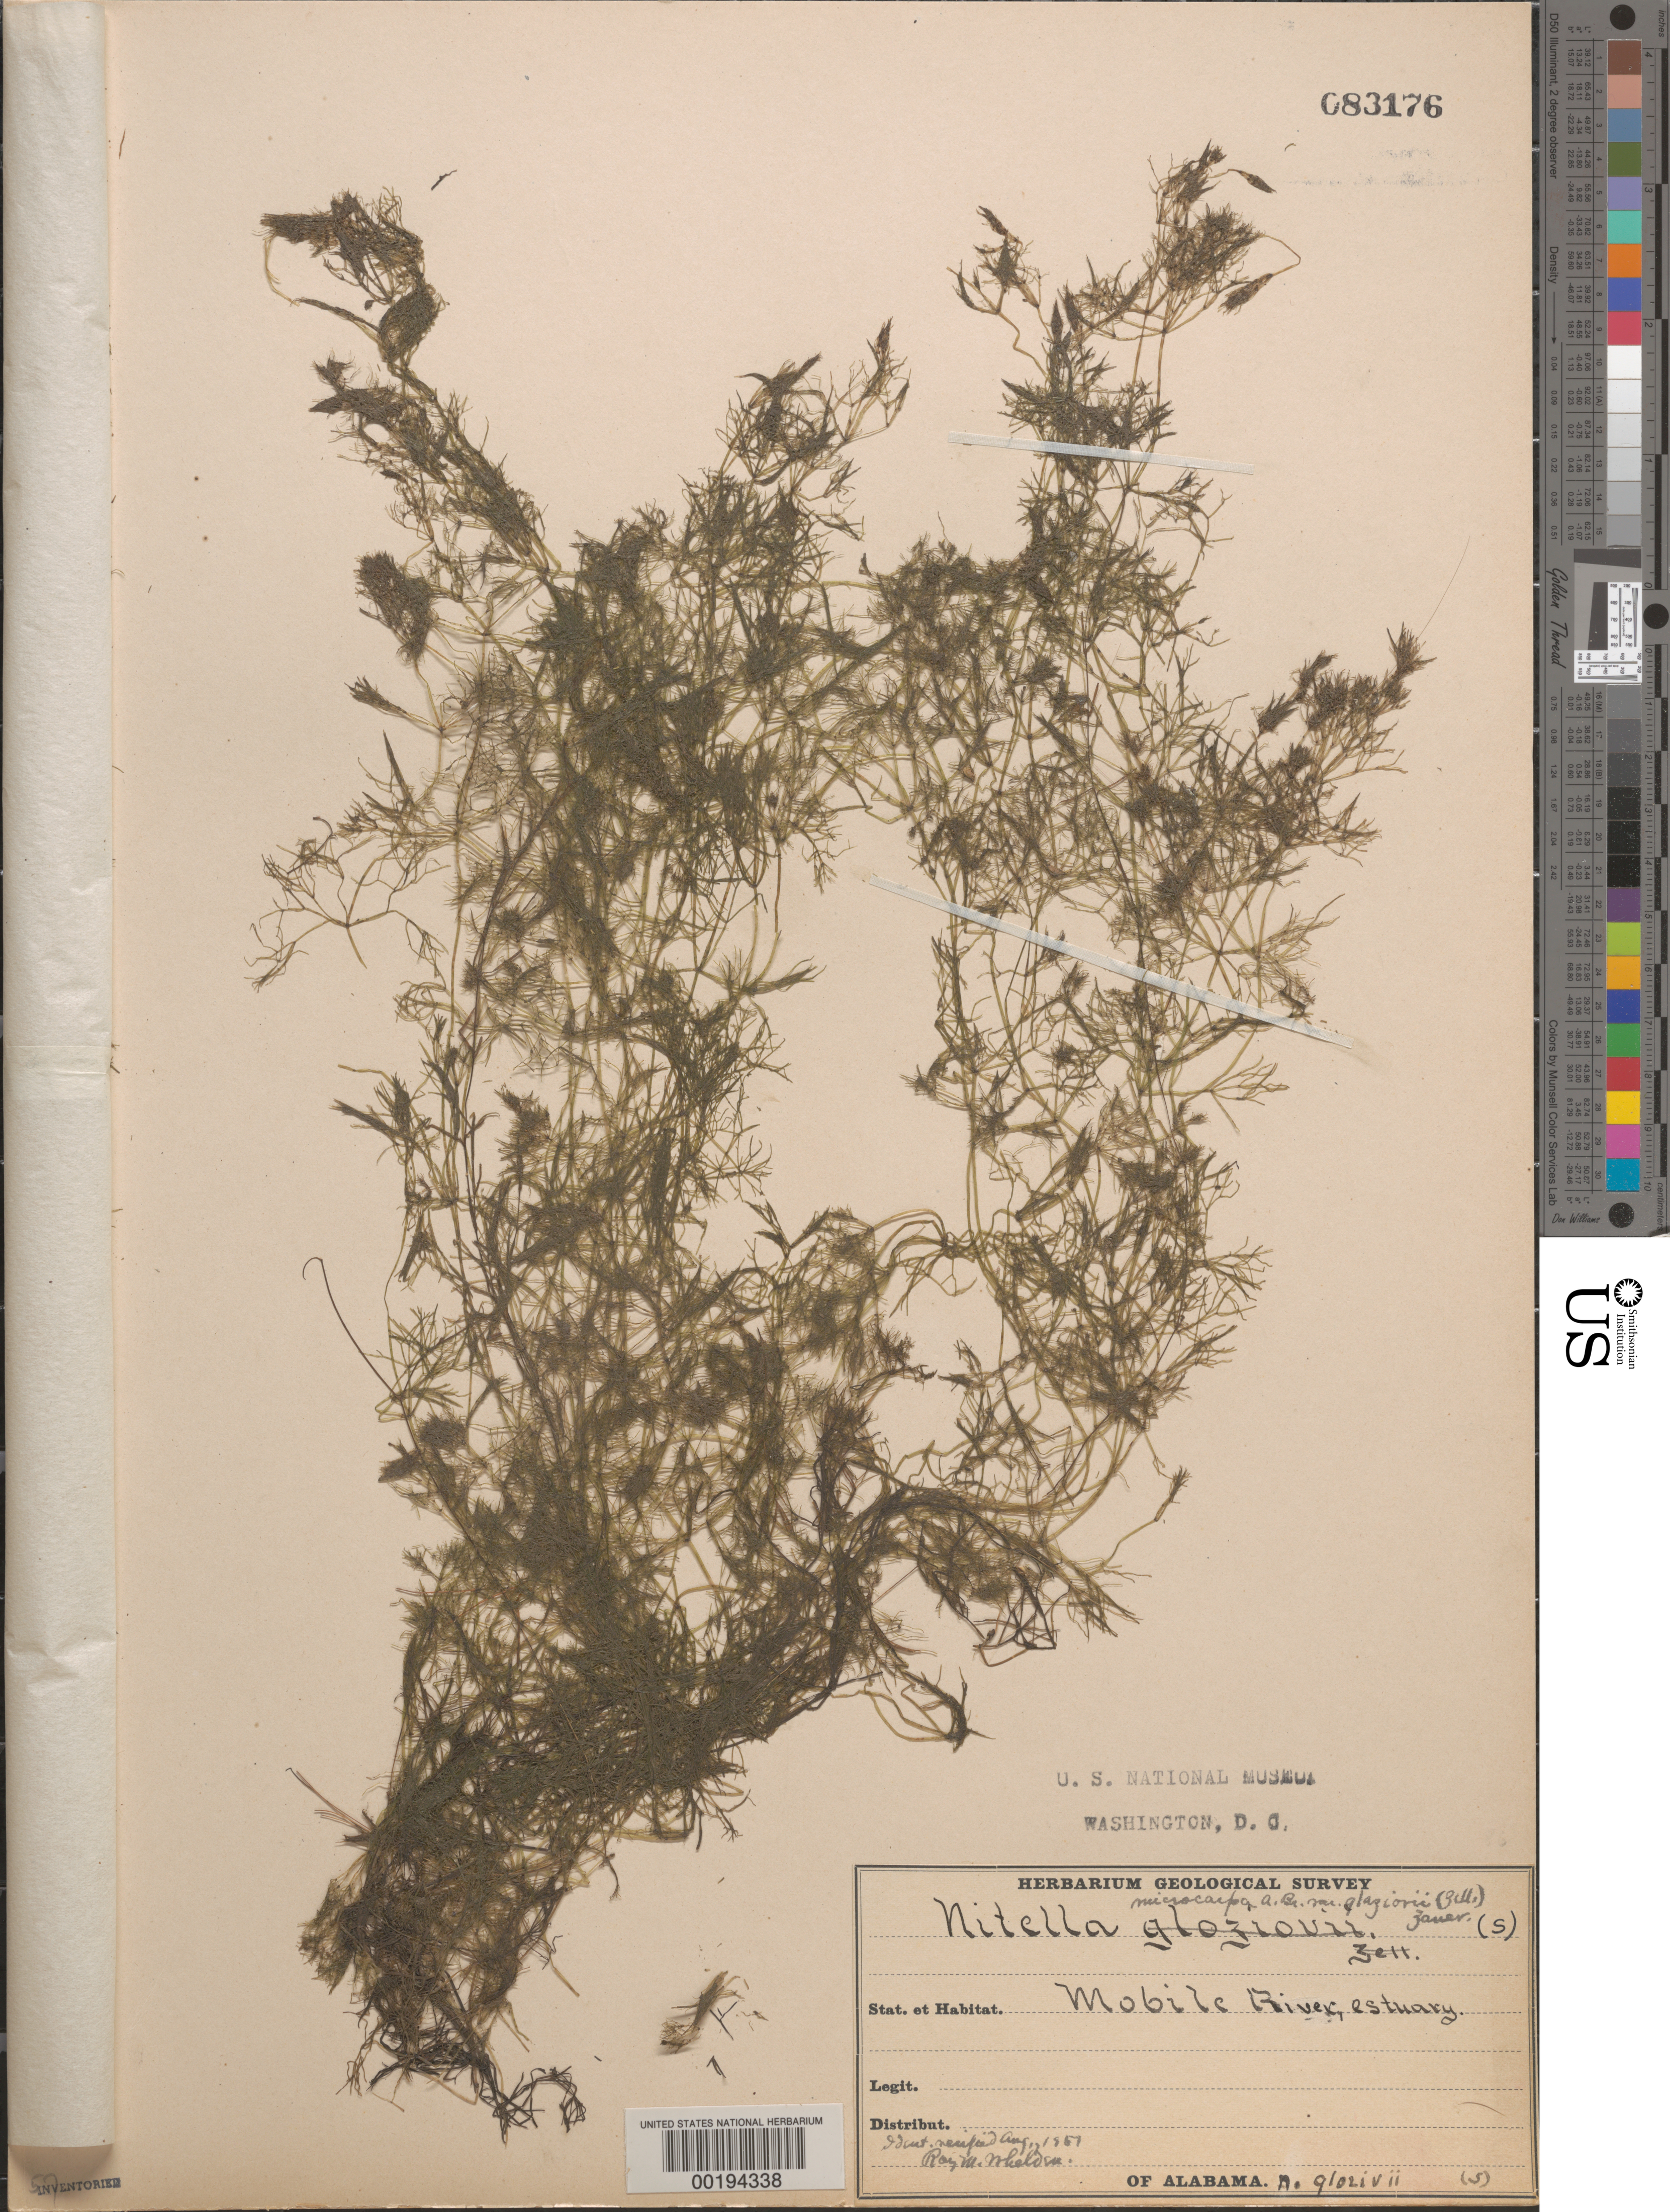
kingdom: Plantae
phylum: Charophyta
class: Charophyceae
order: Charales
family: Characeae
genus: Nitella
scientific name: Nitella microcarpa var. glaziovii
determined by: Whelden, R. M.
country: United States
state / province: Alabama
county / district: Baldwin County / Mobile County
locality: Mobile River estuary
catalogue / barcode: US 83176